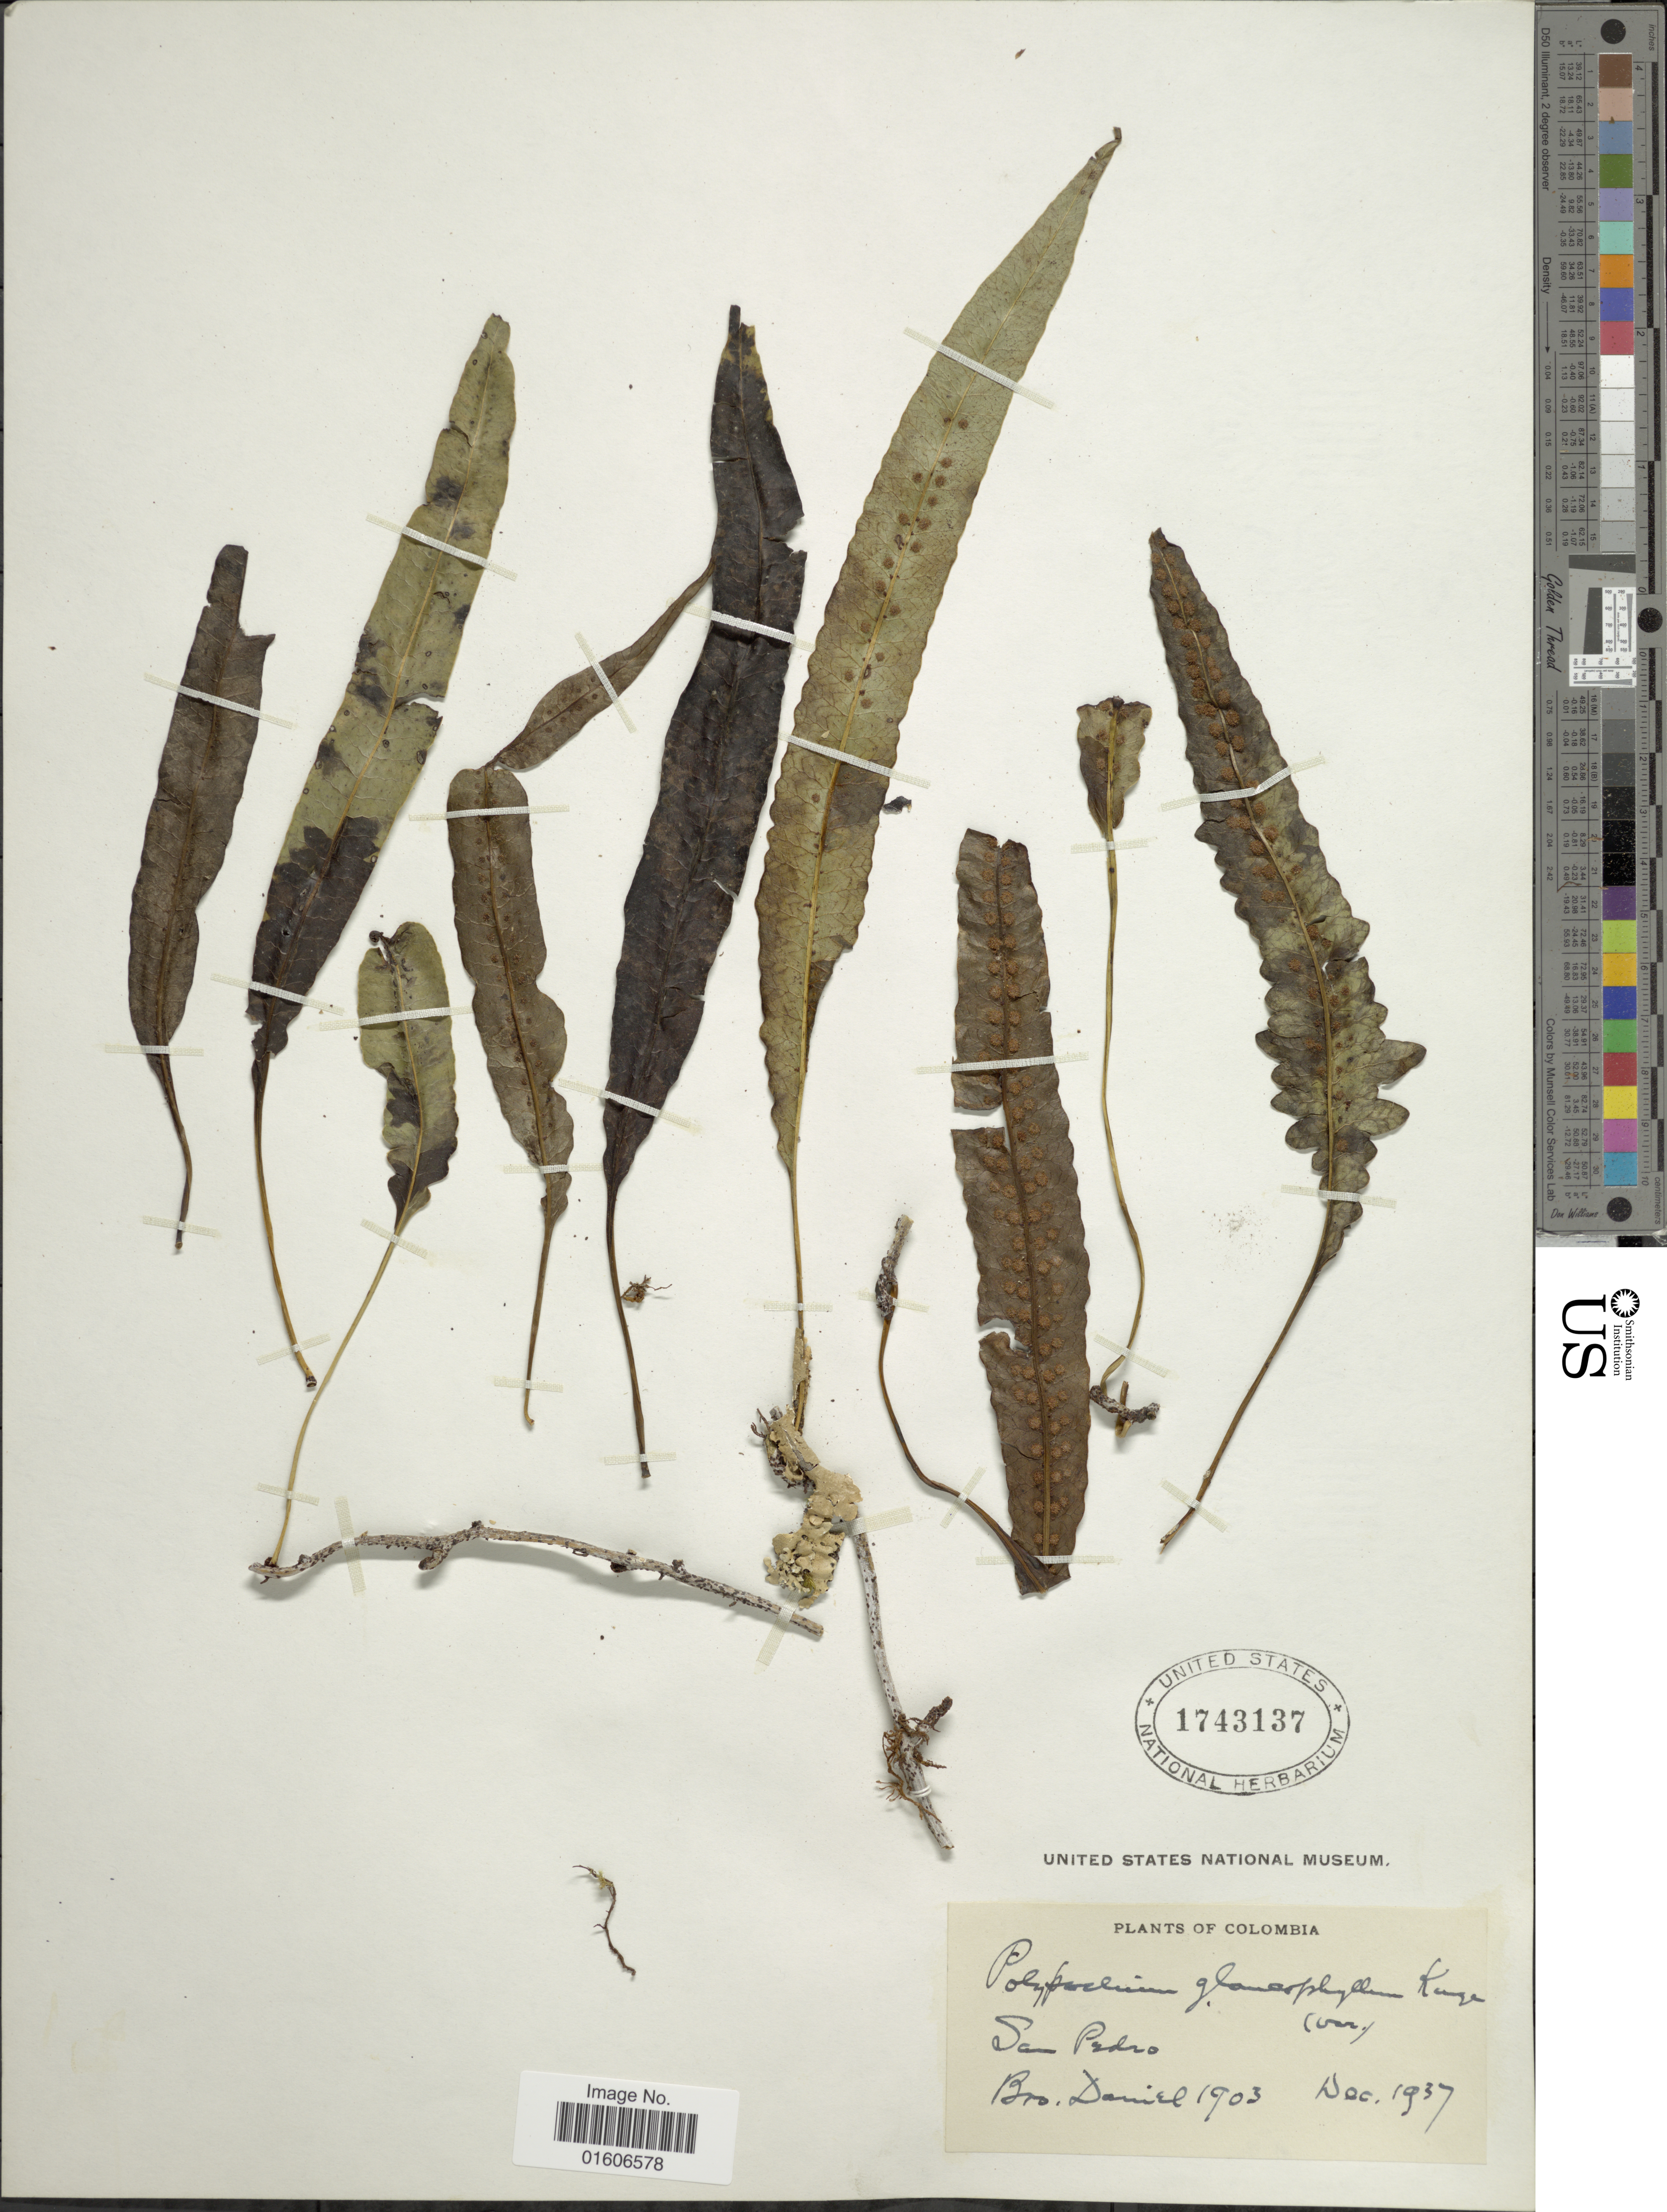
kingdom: Plantae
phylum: Tracheophyta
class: Polypodiopsida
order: Polypodiales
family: Polypodiaceae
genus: Serpocaulon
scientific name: Serpocaulon levigatum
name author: (Cav.) A.R. Sm.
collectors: Bro. Daniel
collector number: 1903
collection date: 1937-12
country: Colombia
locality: San Pedro.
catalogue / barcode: US 1743137